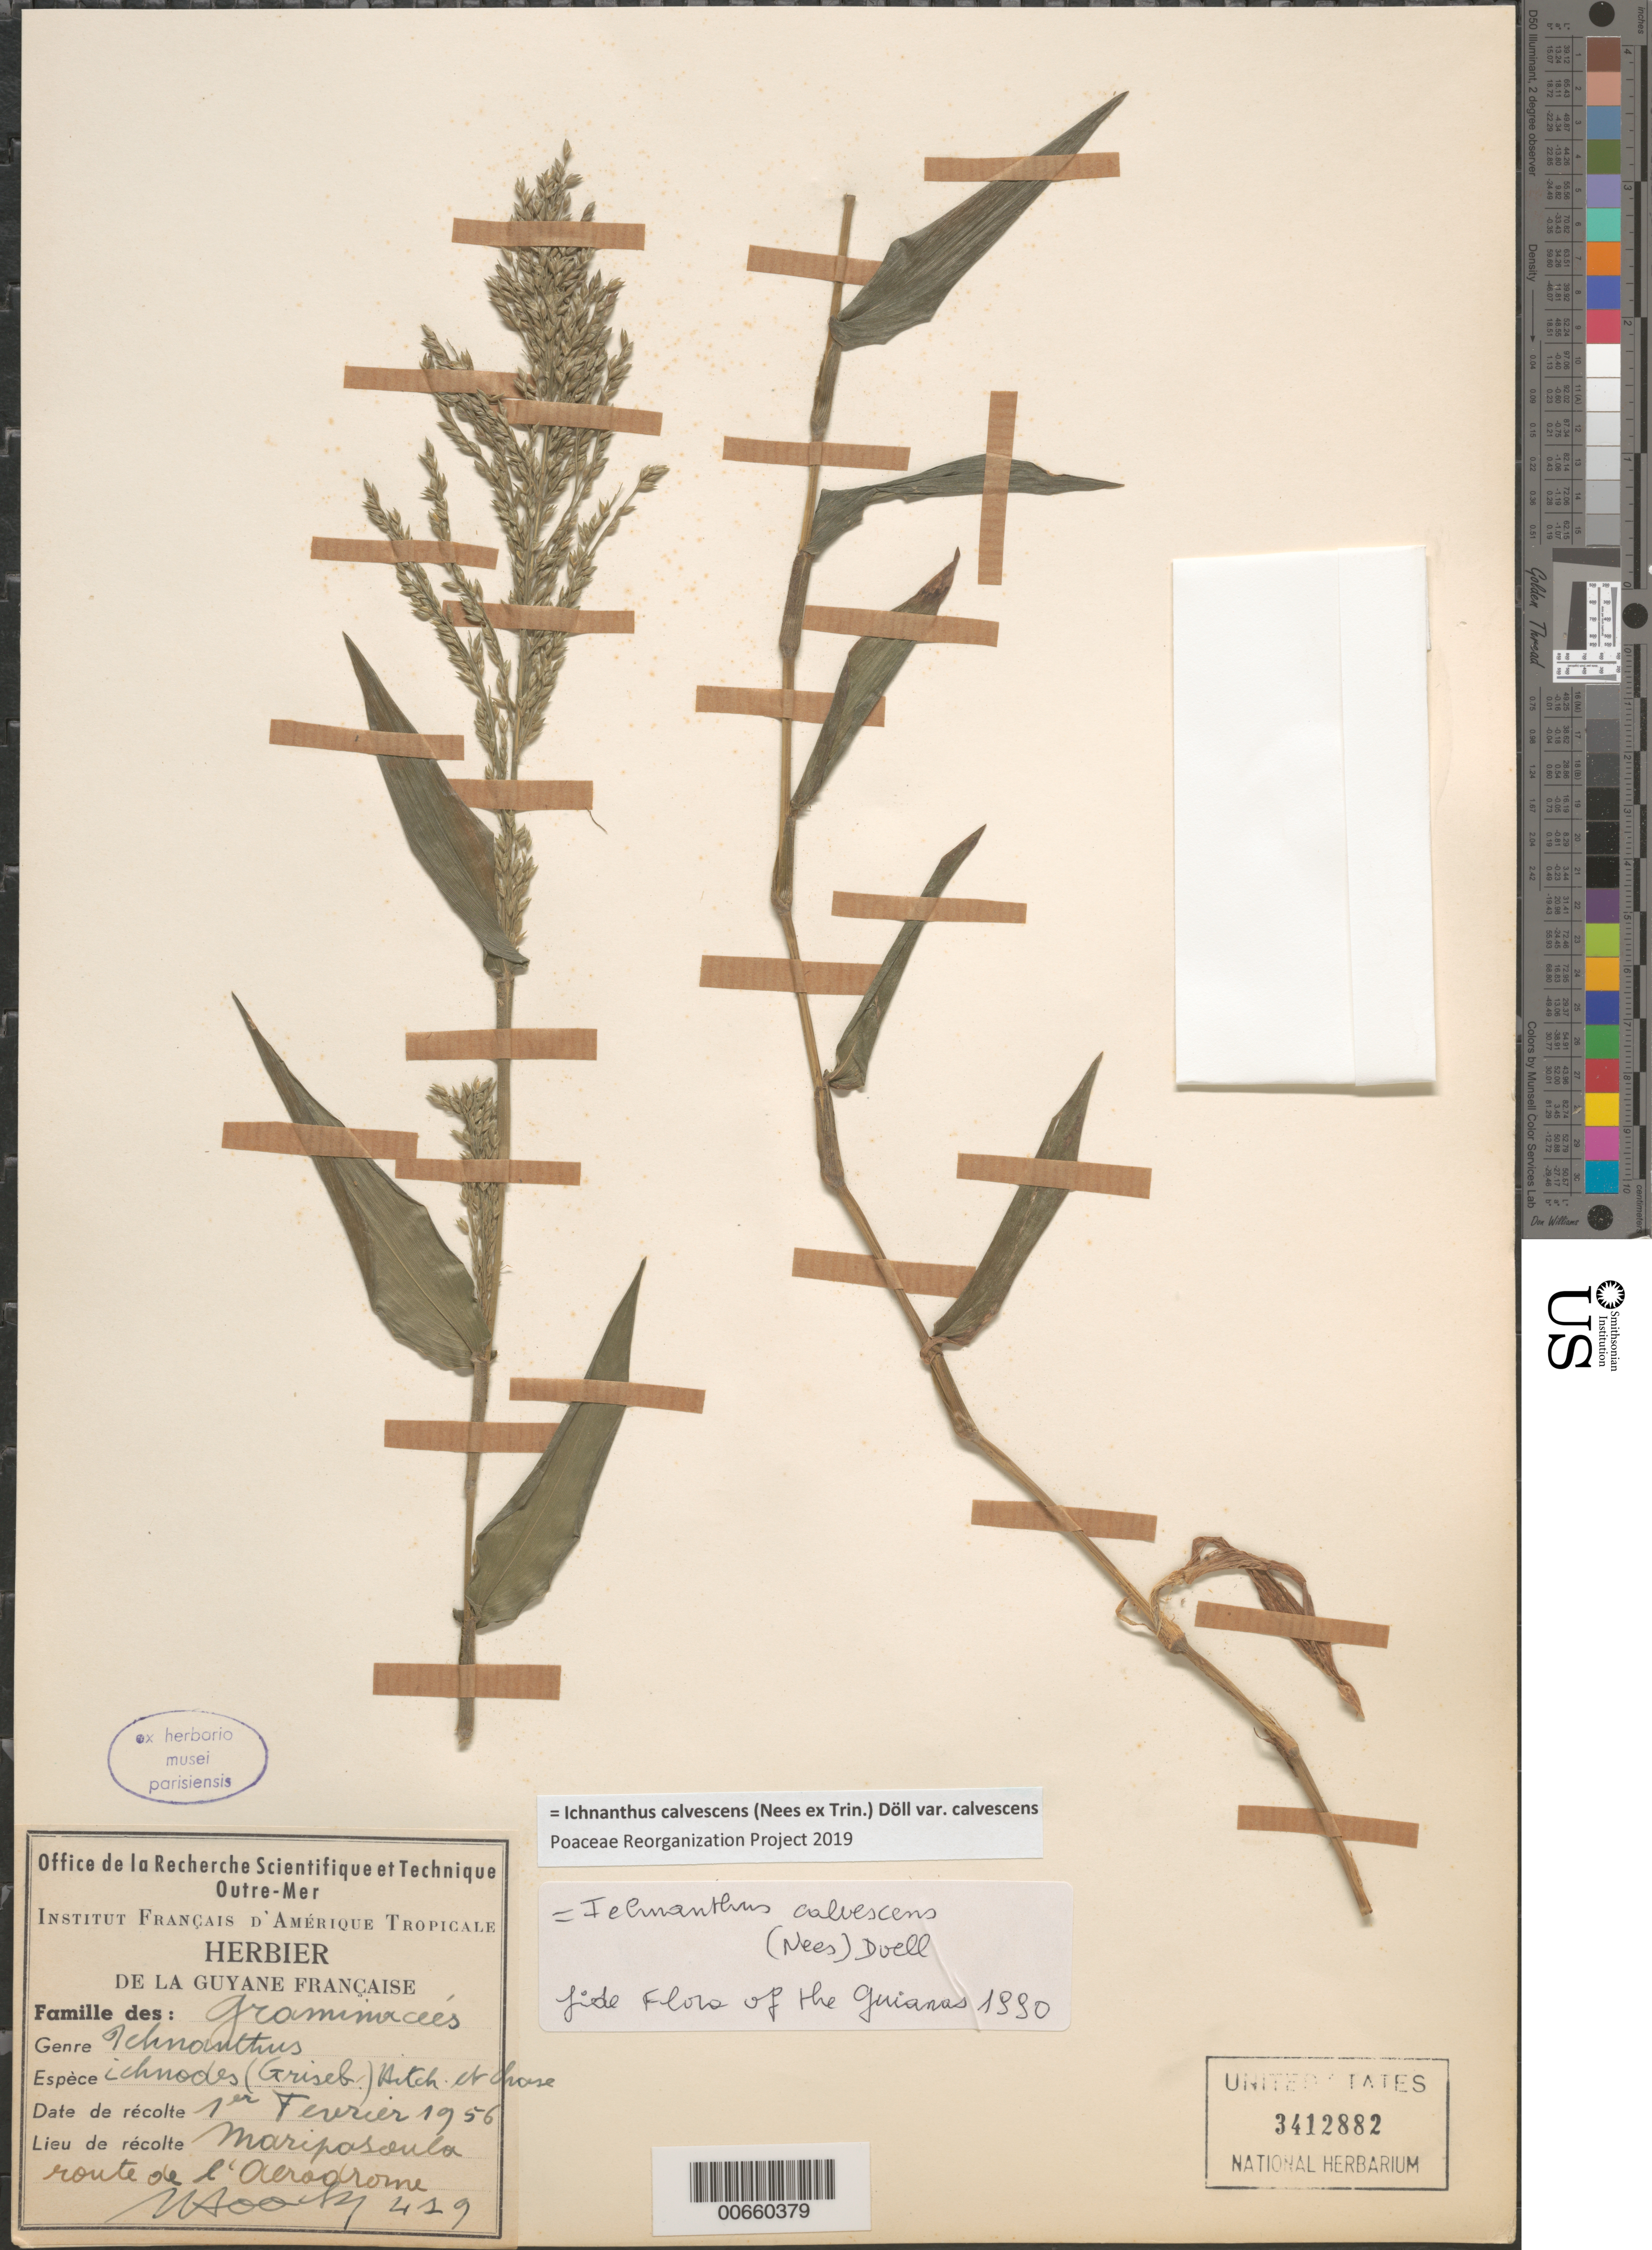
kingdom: Plantae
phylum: Tracheophyta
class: Liliopsida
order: Poales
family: Poaceae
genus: Ichnanthus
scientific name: Ichnanthus calvescens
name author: (Nees ex Trin.) Döll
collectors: J. Hoock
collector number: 419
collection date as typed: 1-Feb-56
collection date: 1956-02-01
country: French Guiana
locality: Maripasoula, route de l'aerodrome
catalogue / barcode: US 3412882